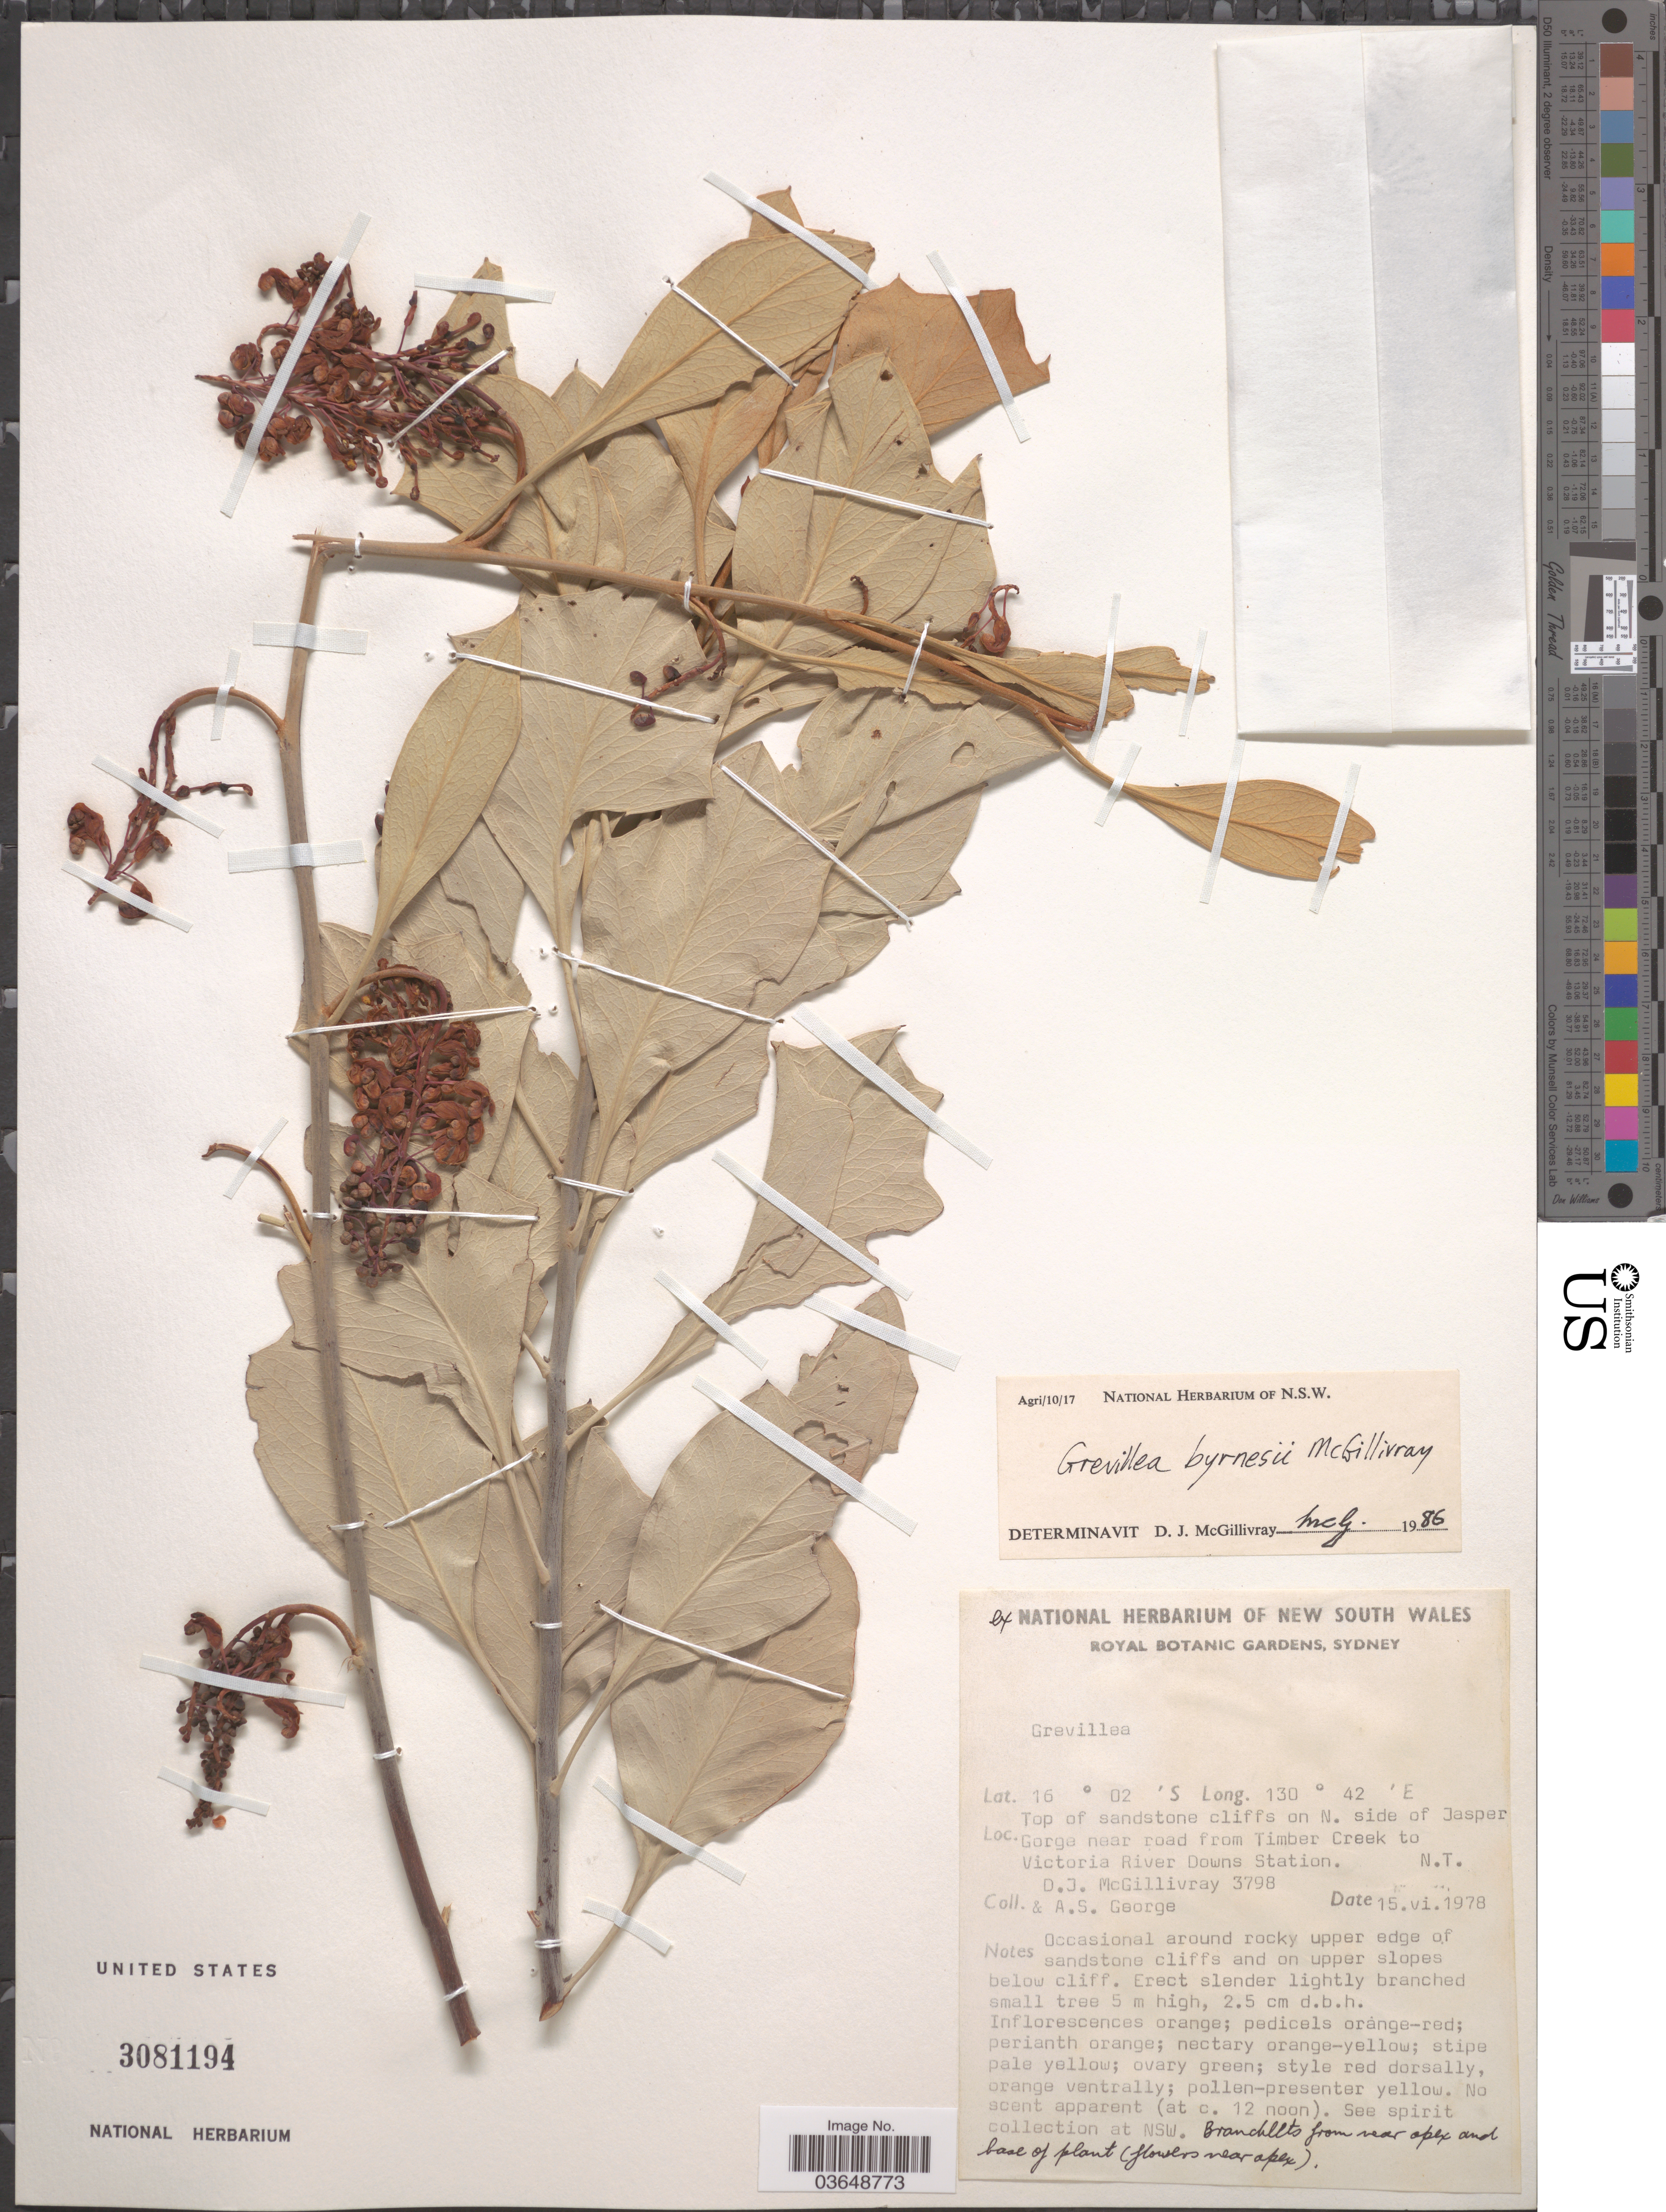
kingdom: Plantae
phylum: Tracheophyta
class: Magnoliopsida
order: Proteales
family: Proteaceae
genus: Grevillea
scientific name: Grevillea byrnesii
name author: McGill.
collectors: D. J. McGillivray & A. S. George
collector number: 3798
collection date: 1978-06-15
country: Australia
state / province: Northern Territory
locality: Top of sandstone cliffs on N. side of Jasper Gorge near road from Timber Creek to Victoria River Downs Station.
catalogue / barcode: US 3081194